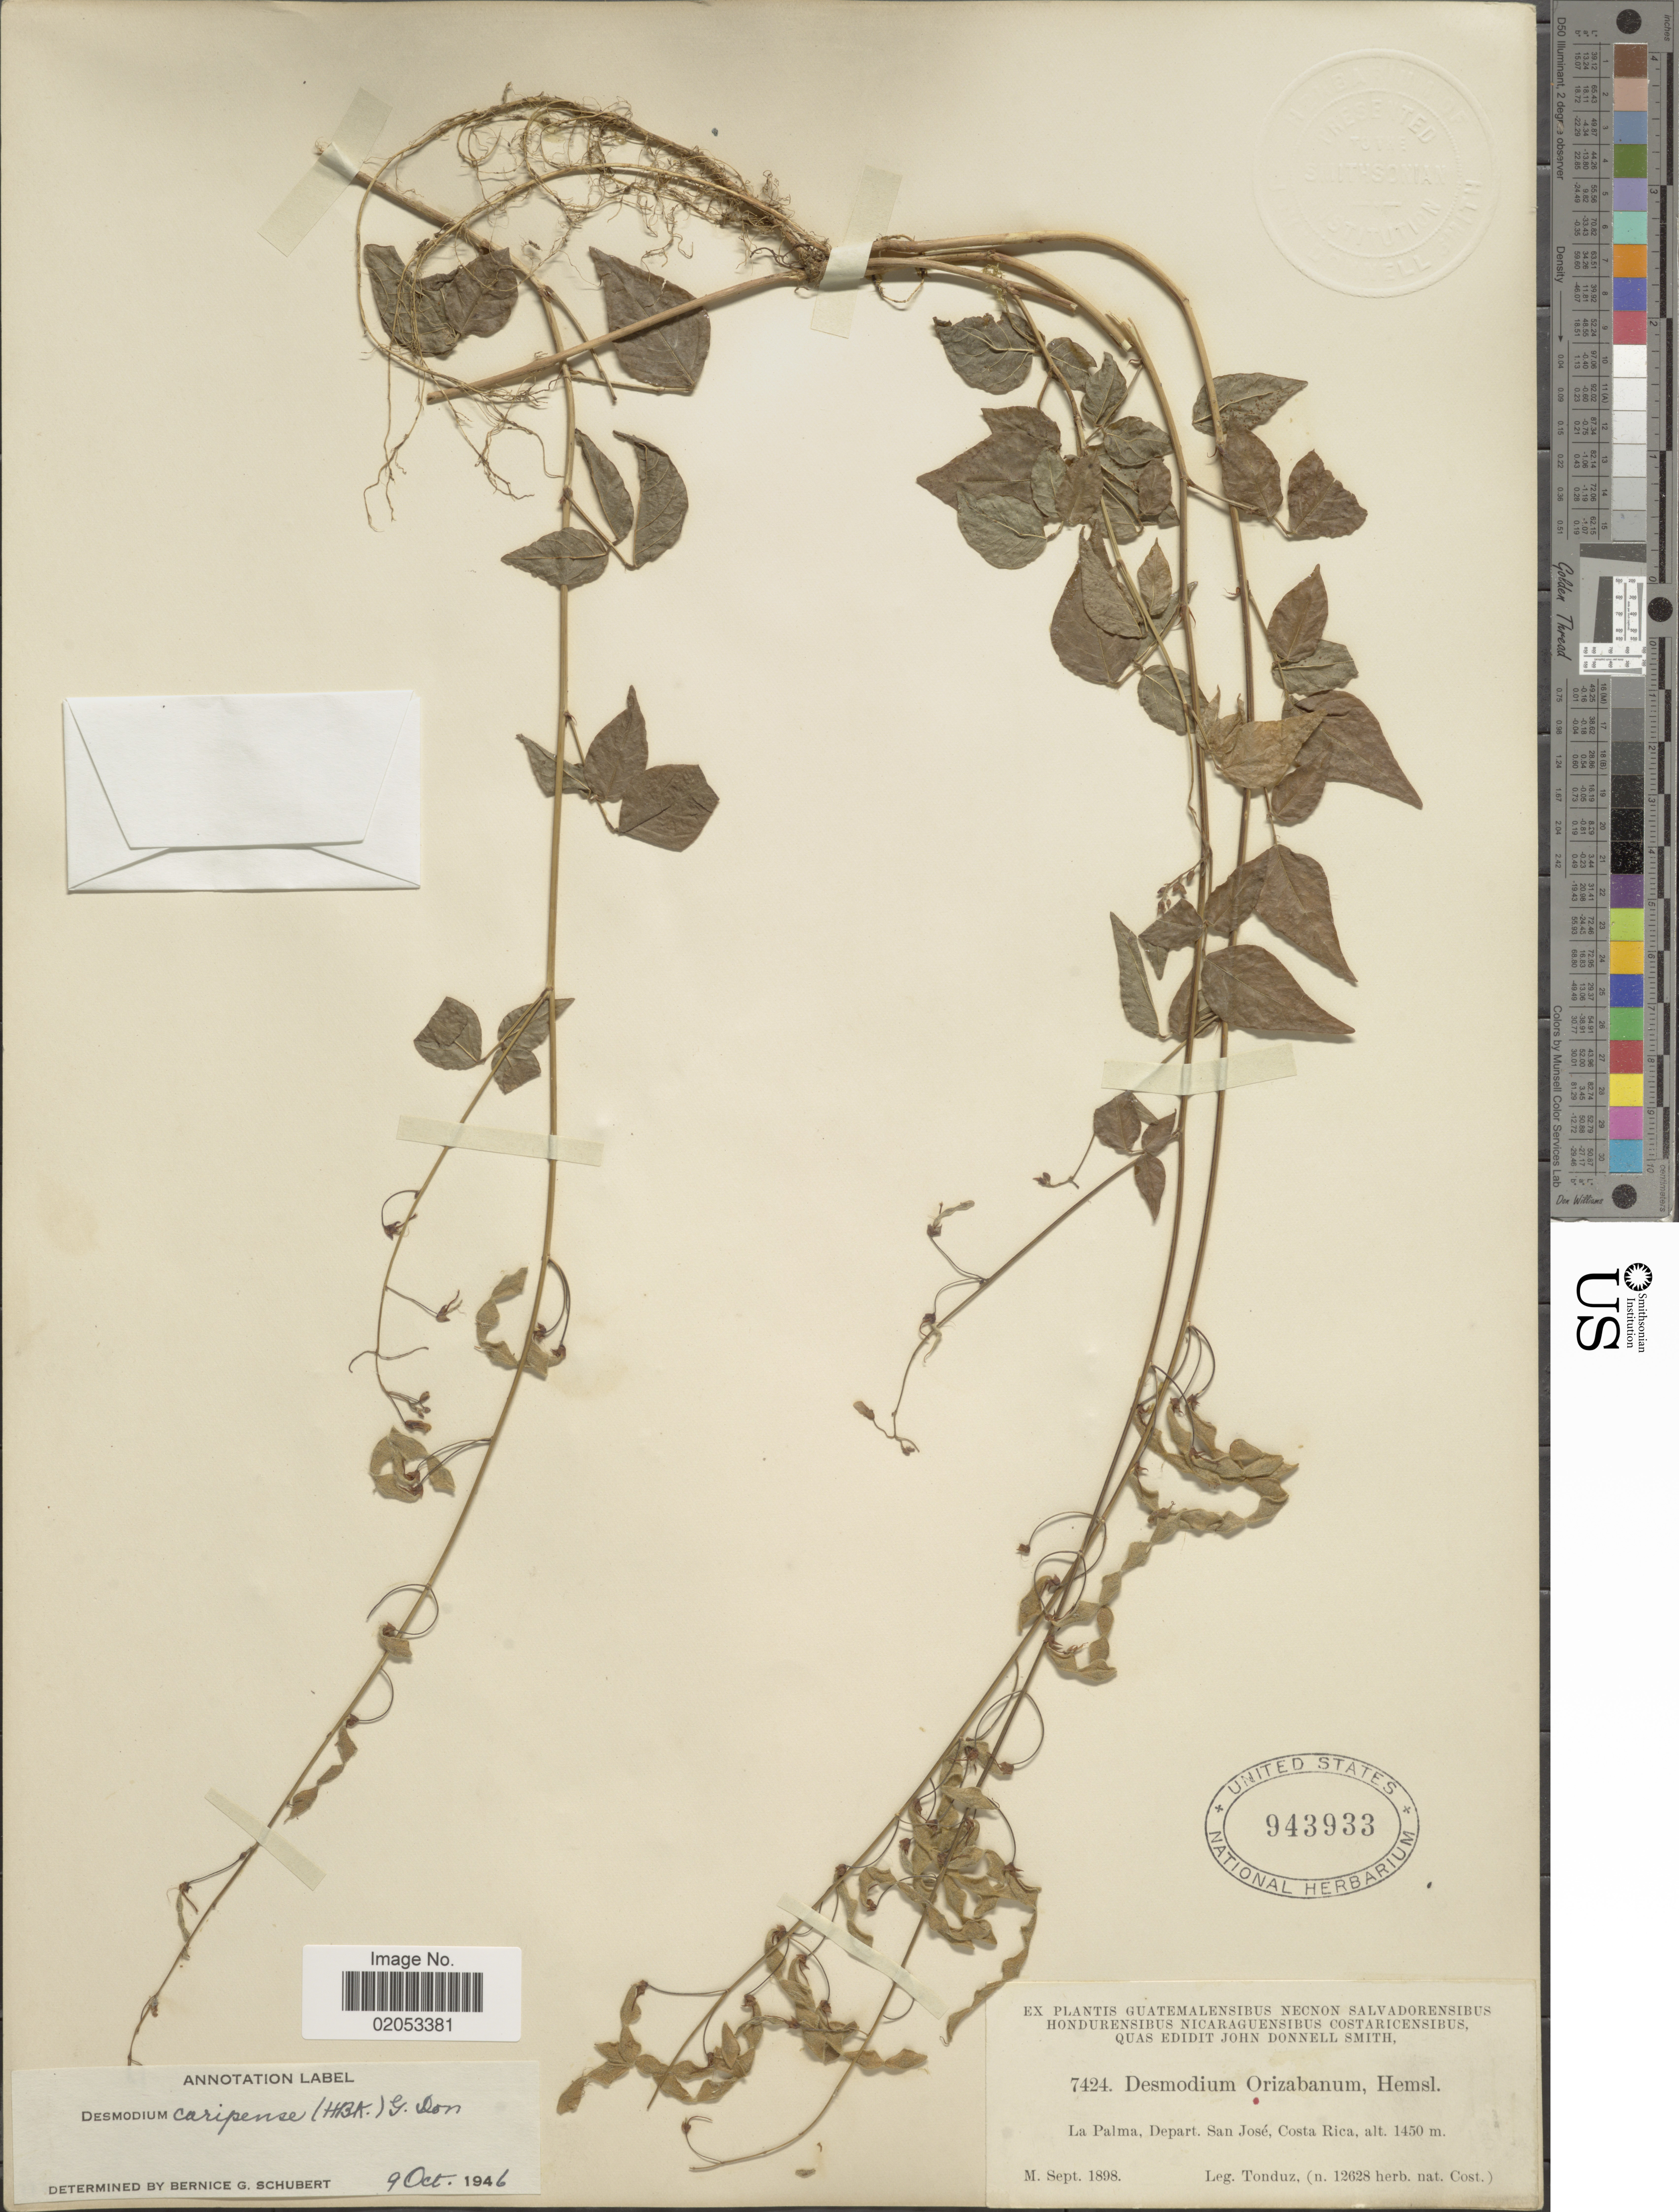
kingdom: Plantae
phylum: Tracheophyta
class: Magnoliopsida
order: Fabales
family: Fabaceae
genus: Desmodium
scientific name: Desmodium caripense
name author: (Kunth) G. Don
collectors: A. Tonduz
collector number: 7424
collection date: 1898-09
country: Costa Rica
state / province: San José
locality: La Palma, Depart, San José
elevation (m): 1450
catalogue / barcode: US 943933